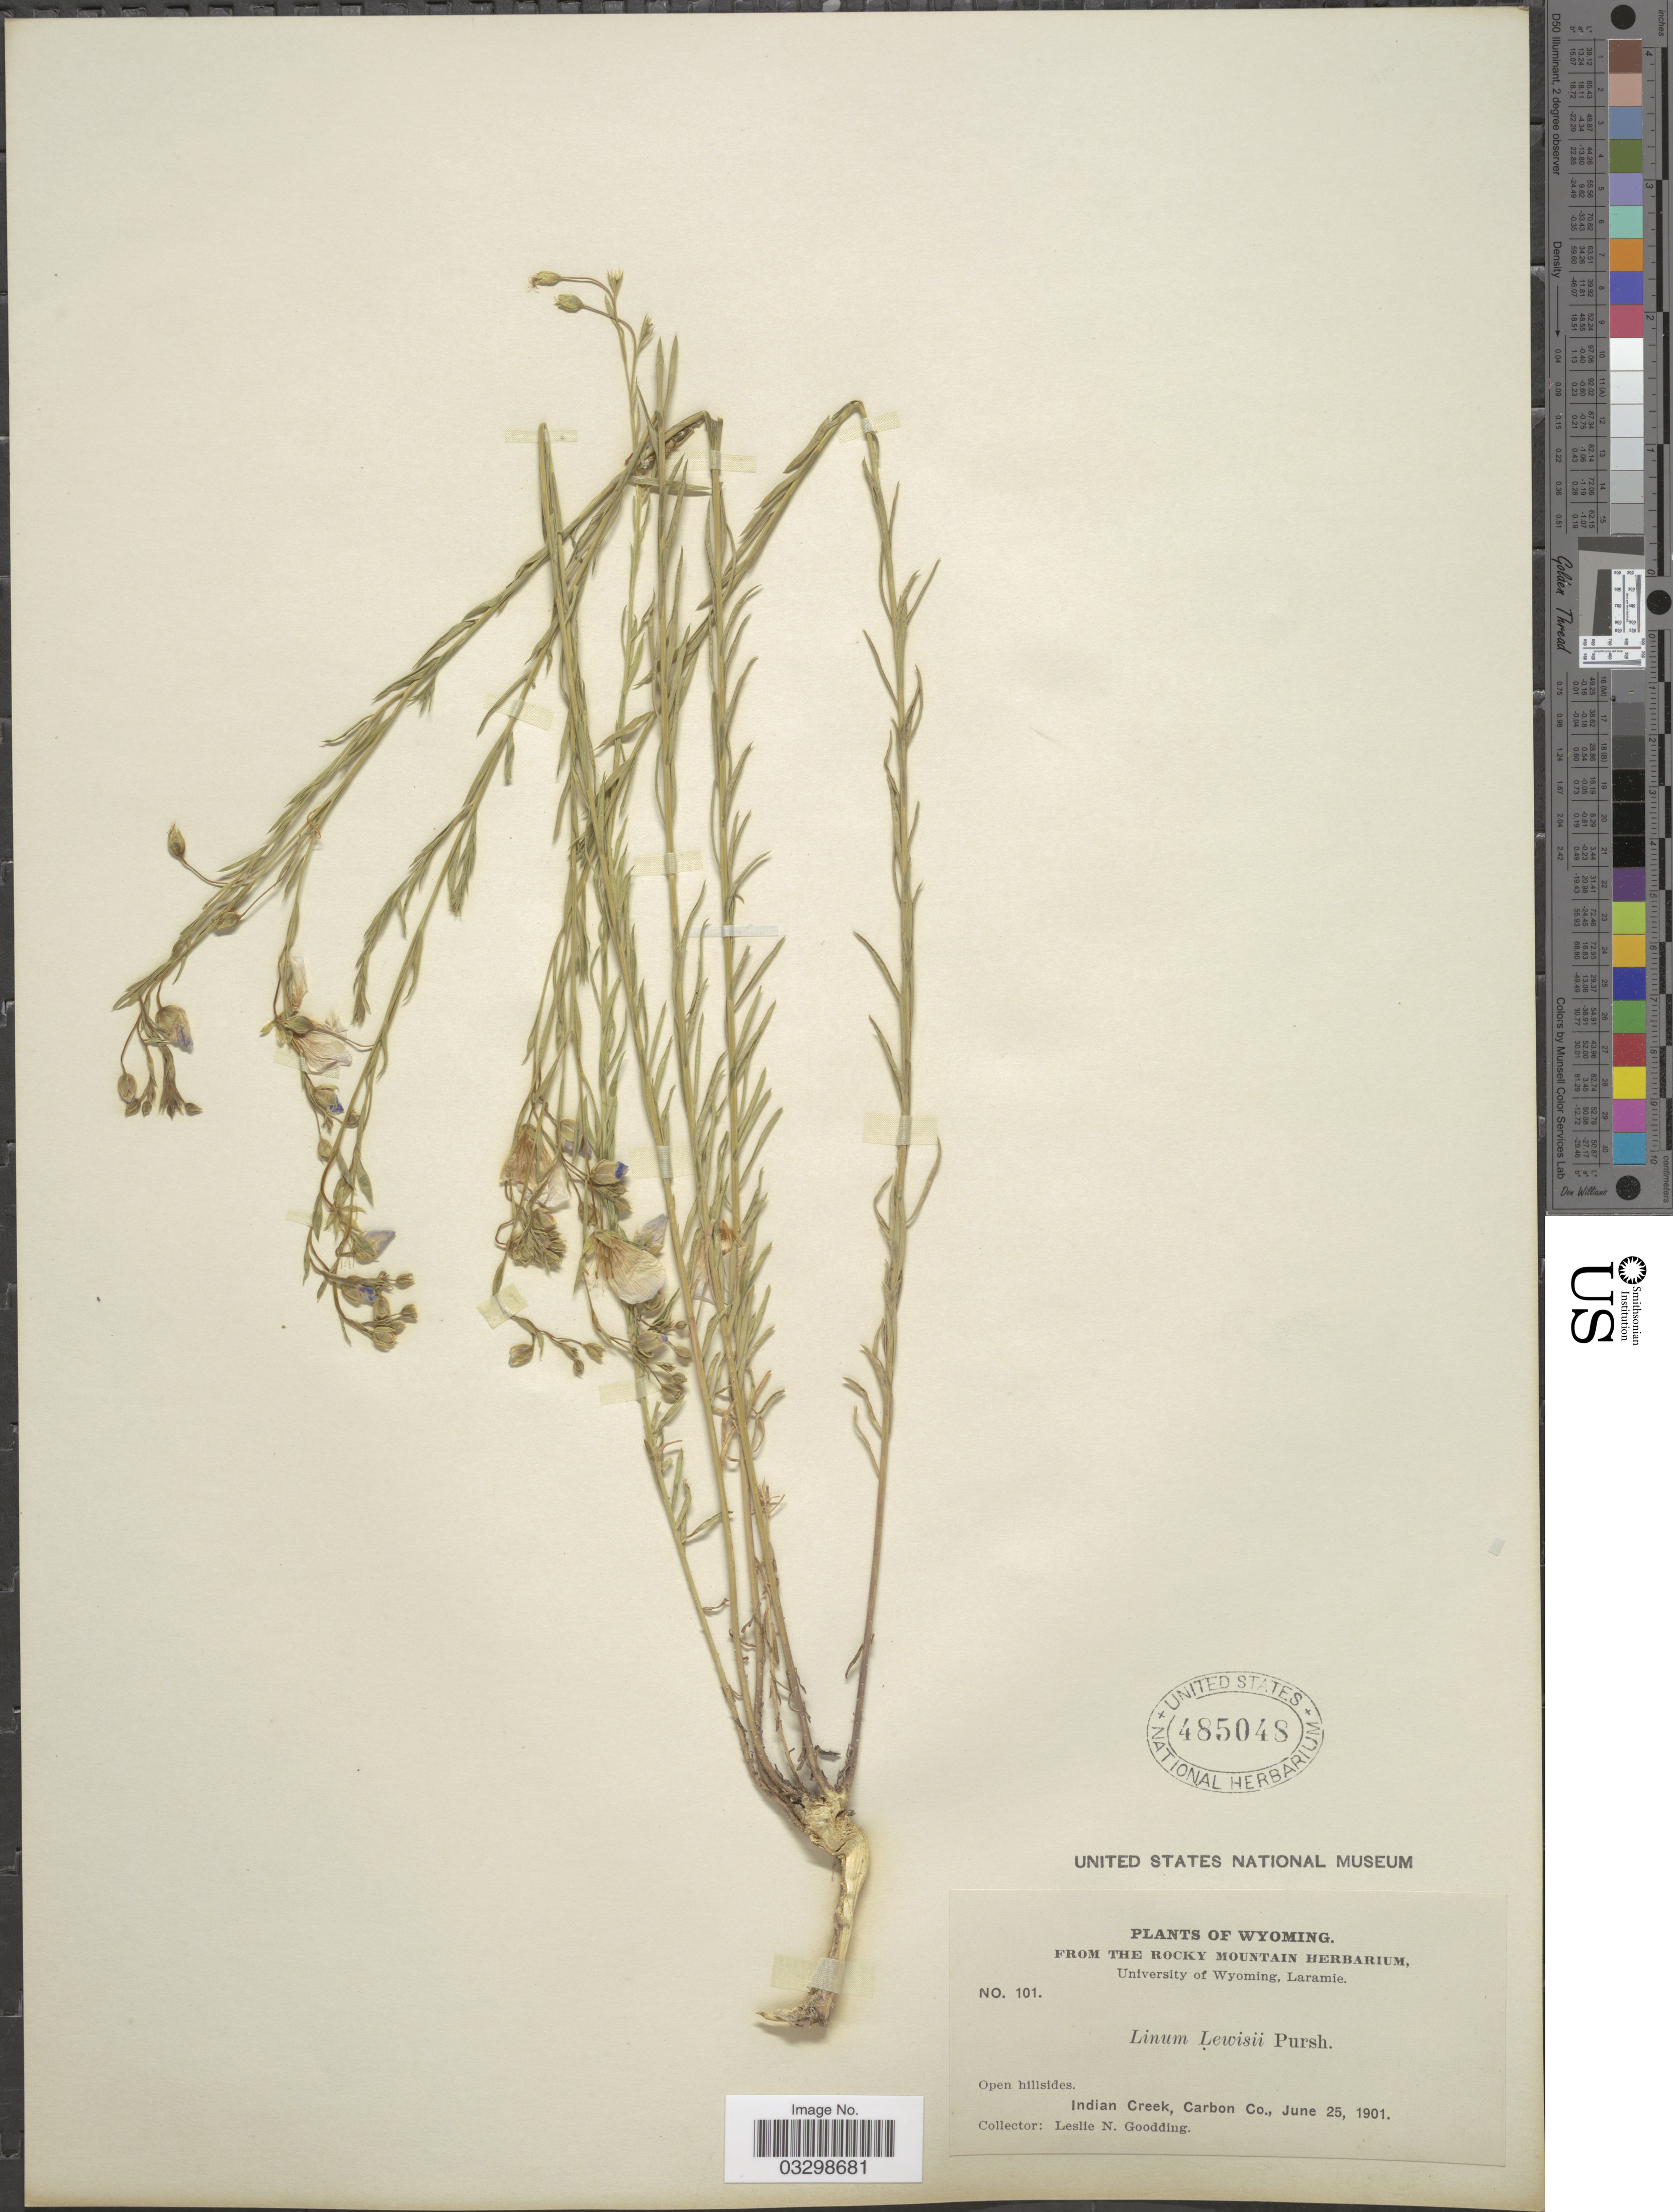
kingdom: Plantae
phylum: Tracheophyta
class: Magnoliopsida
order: Malpighiales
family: Linaceae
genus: Linum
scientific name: Linum lewisii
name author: Pursh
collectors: L. N. Goodding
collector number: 101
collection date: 1901-06-25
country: United States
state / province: Wyoming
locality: Indian Creek, Carbon Co.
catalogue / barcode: US 485048